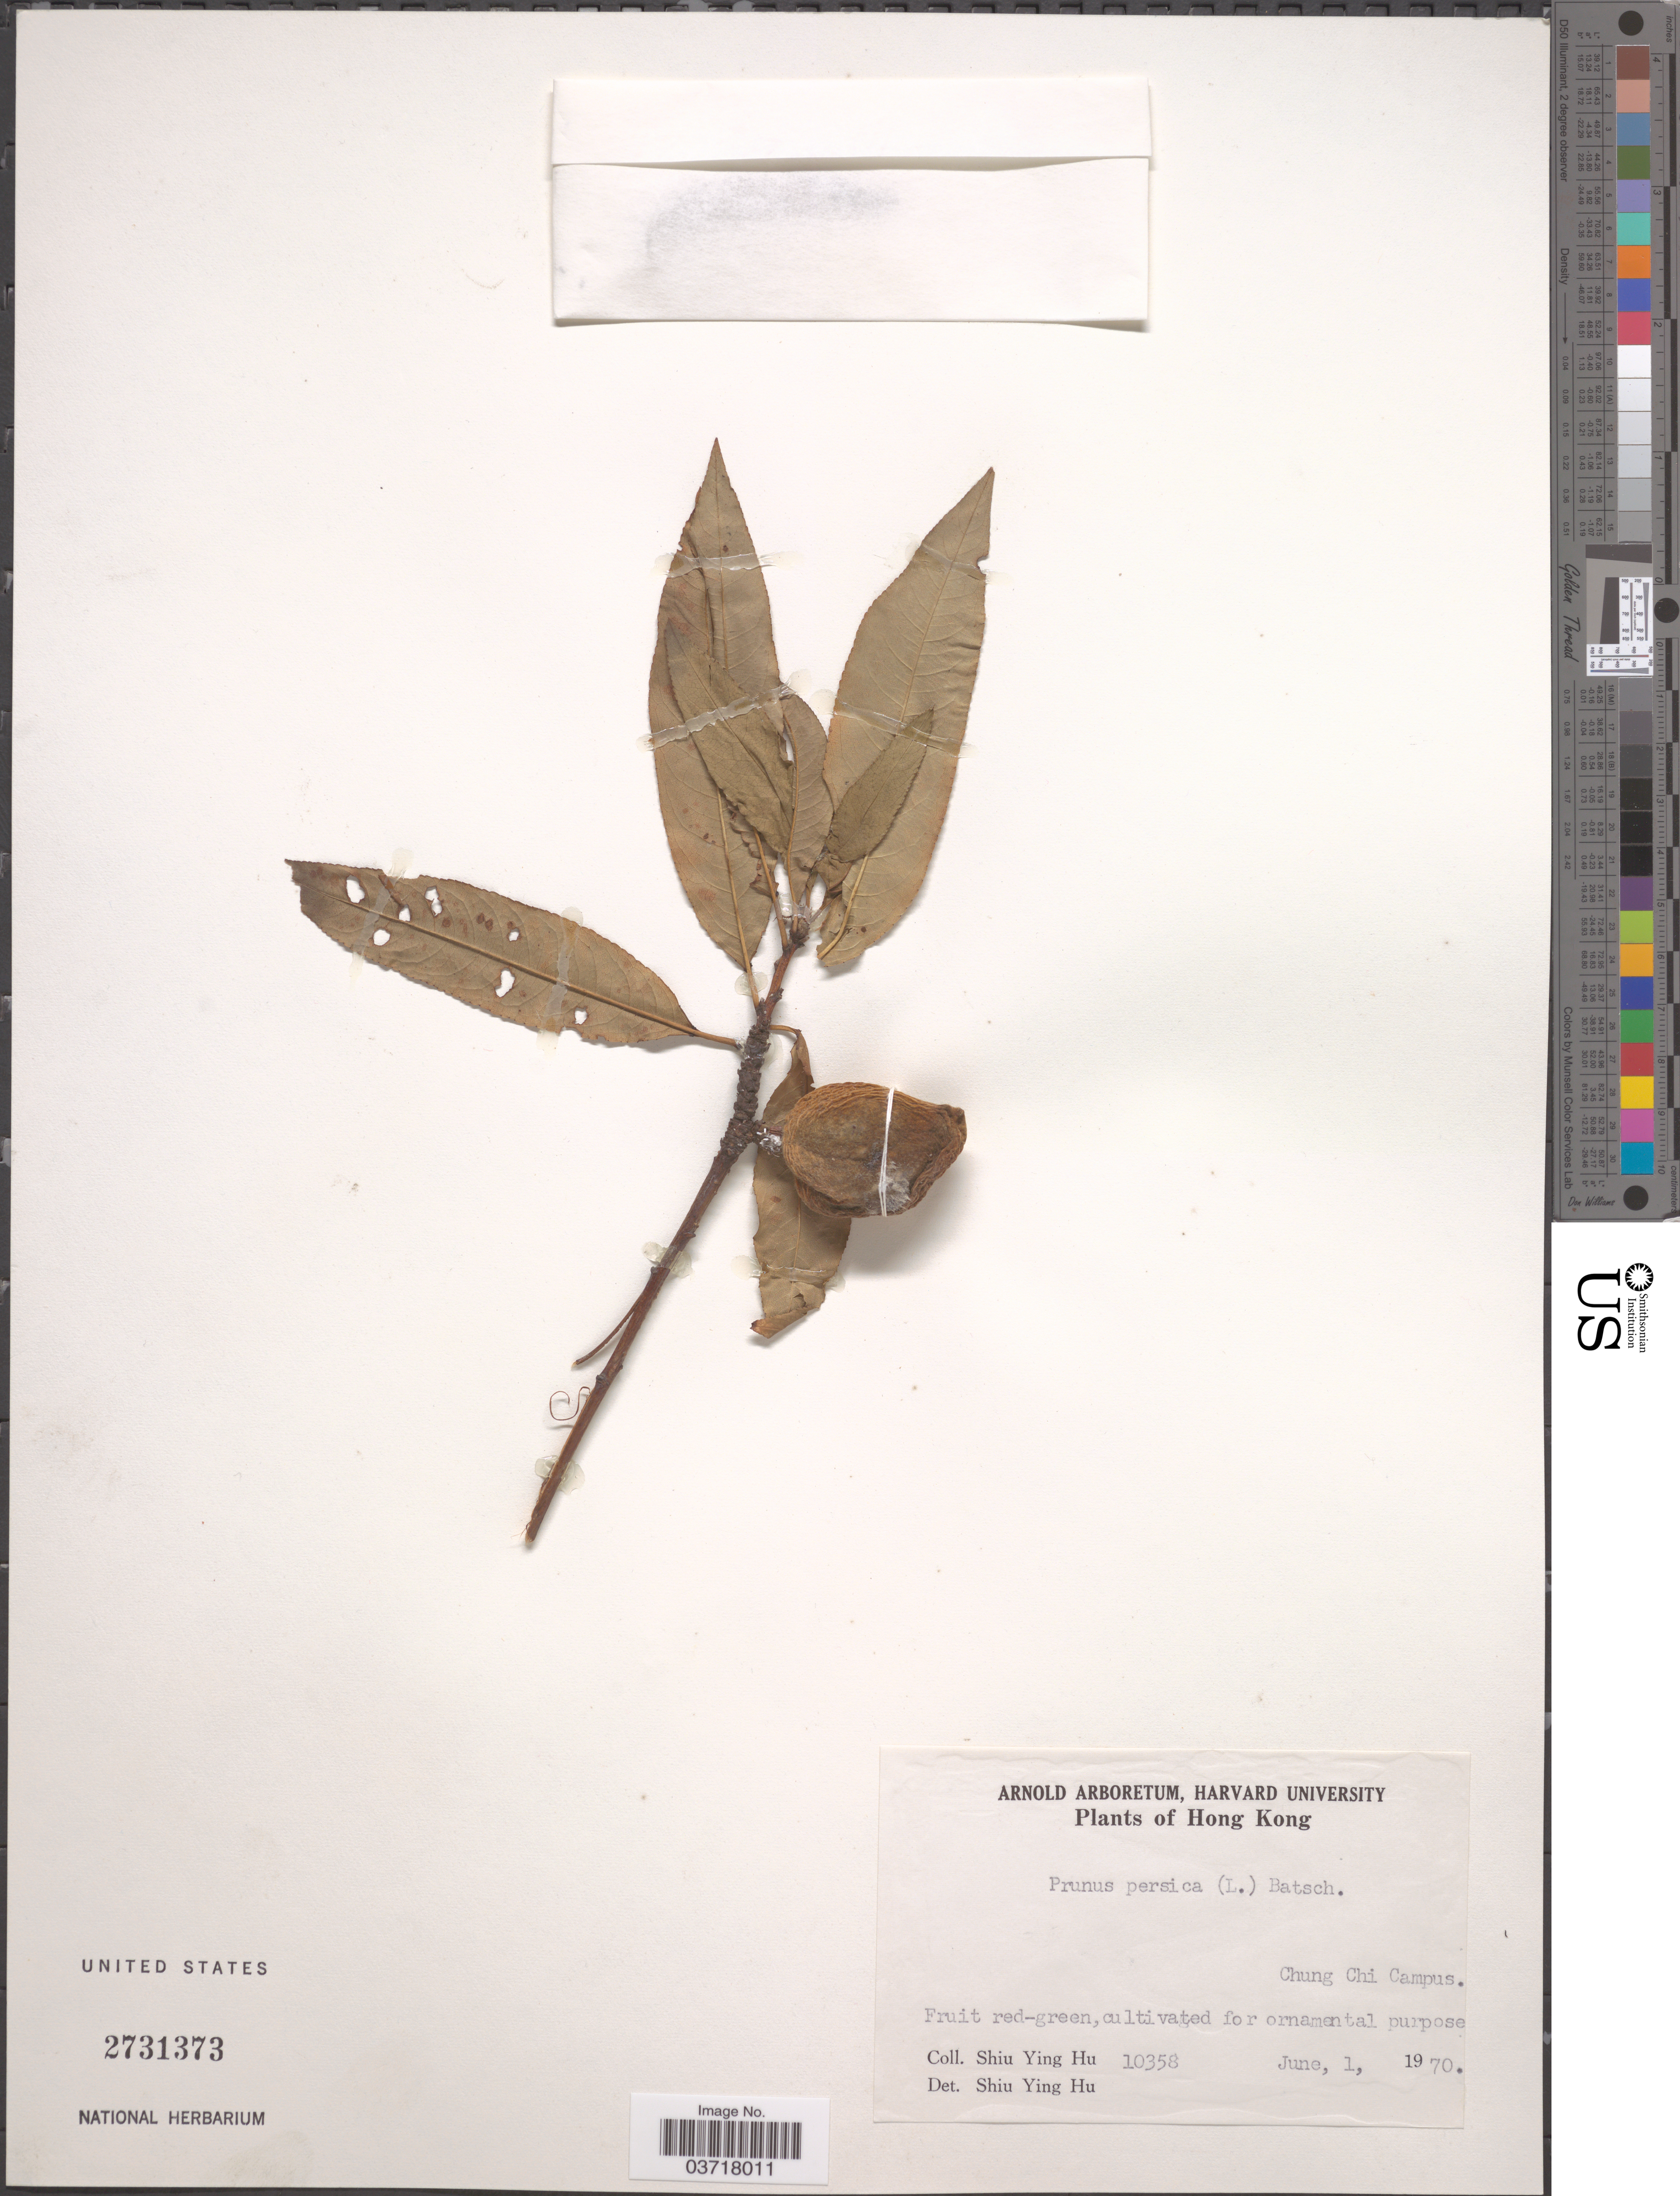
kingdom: Plantae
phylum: Tracheophyta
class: Magnoliopsida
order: Rosales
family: Rosaceae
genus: Prunus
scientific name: Prunus persica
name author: (L.) Batsch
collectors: S. Y. Hu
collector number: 10358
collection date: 1970-06-01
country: China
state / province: Hong Kong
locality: Chung Chi Campus.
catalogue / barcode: US 2731373